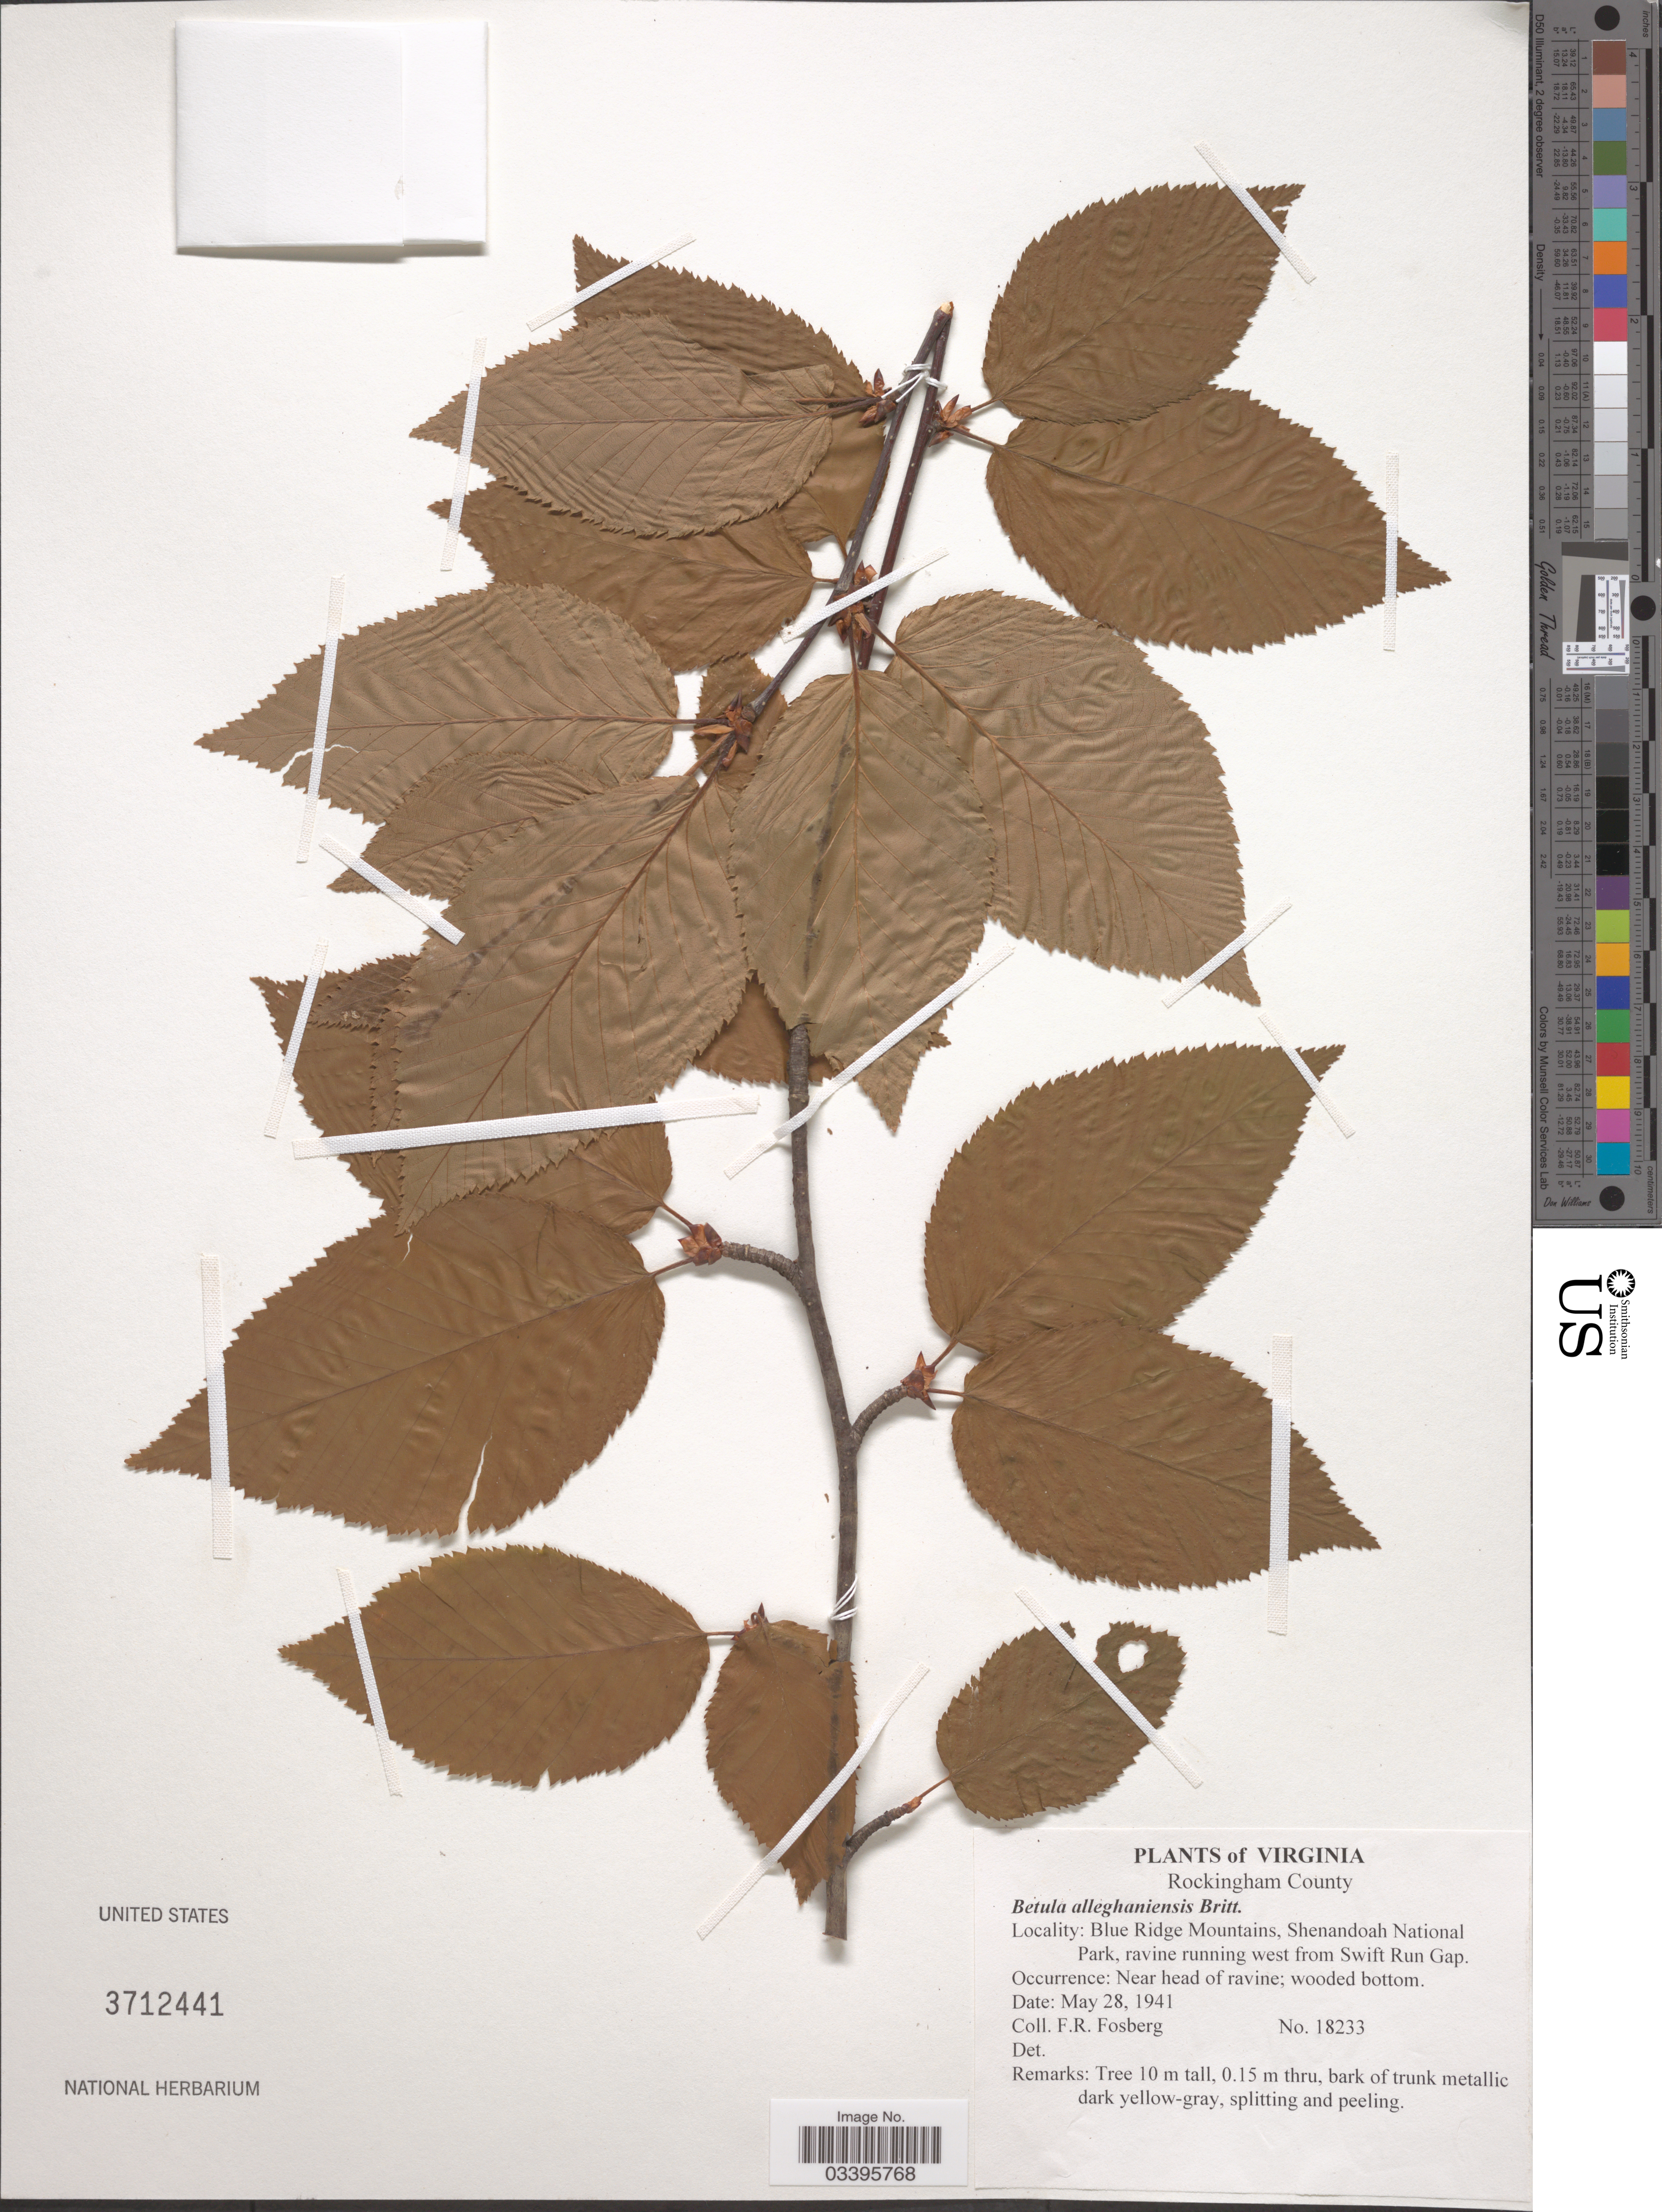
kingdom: Plantae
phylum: Tracheophyta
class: Magnoliopsida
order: Fagales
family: Betulaceae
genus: Betula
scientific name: Betula lutea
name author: F. Michx.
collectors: F. R. Fosberg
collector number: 18233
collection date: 1941-05-28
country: United States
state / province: Virginia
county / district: Rockingham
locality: Blue Ridge Mountains, Shenandoah National Park, ravine running west from Swift Run Gap. Near head of ravine.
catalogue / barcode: US 3712441